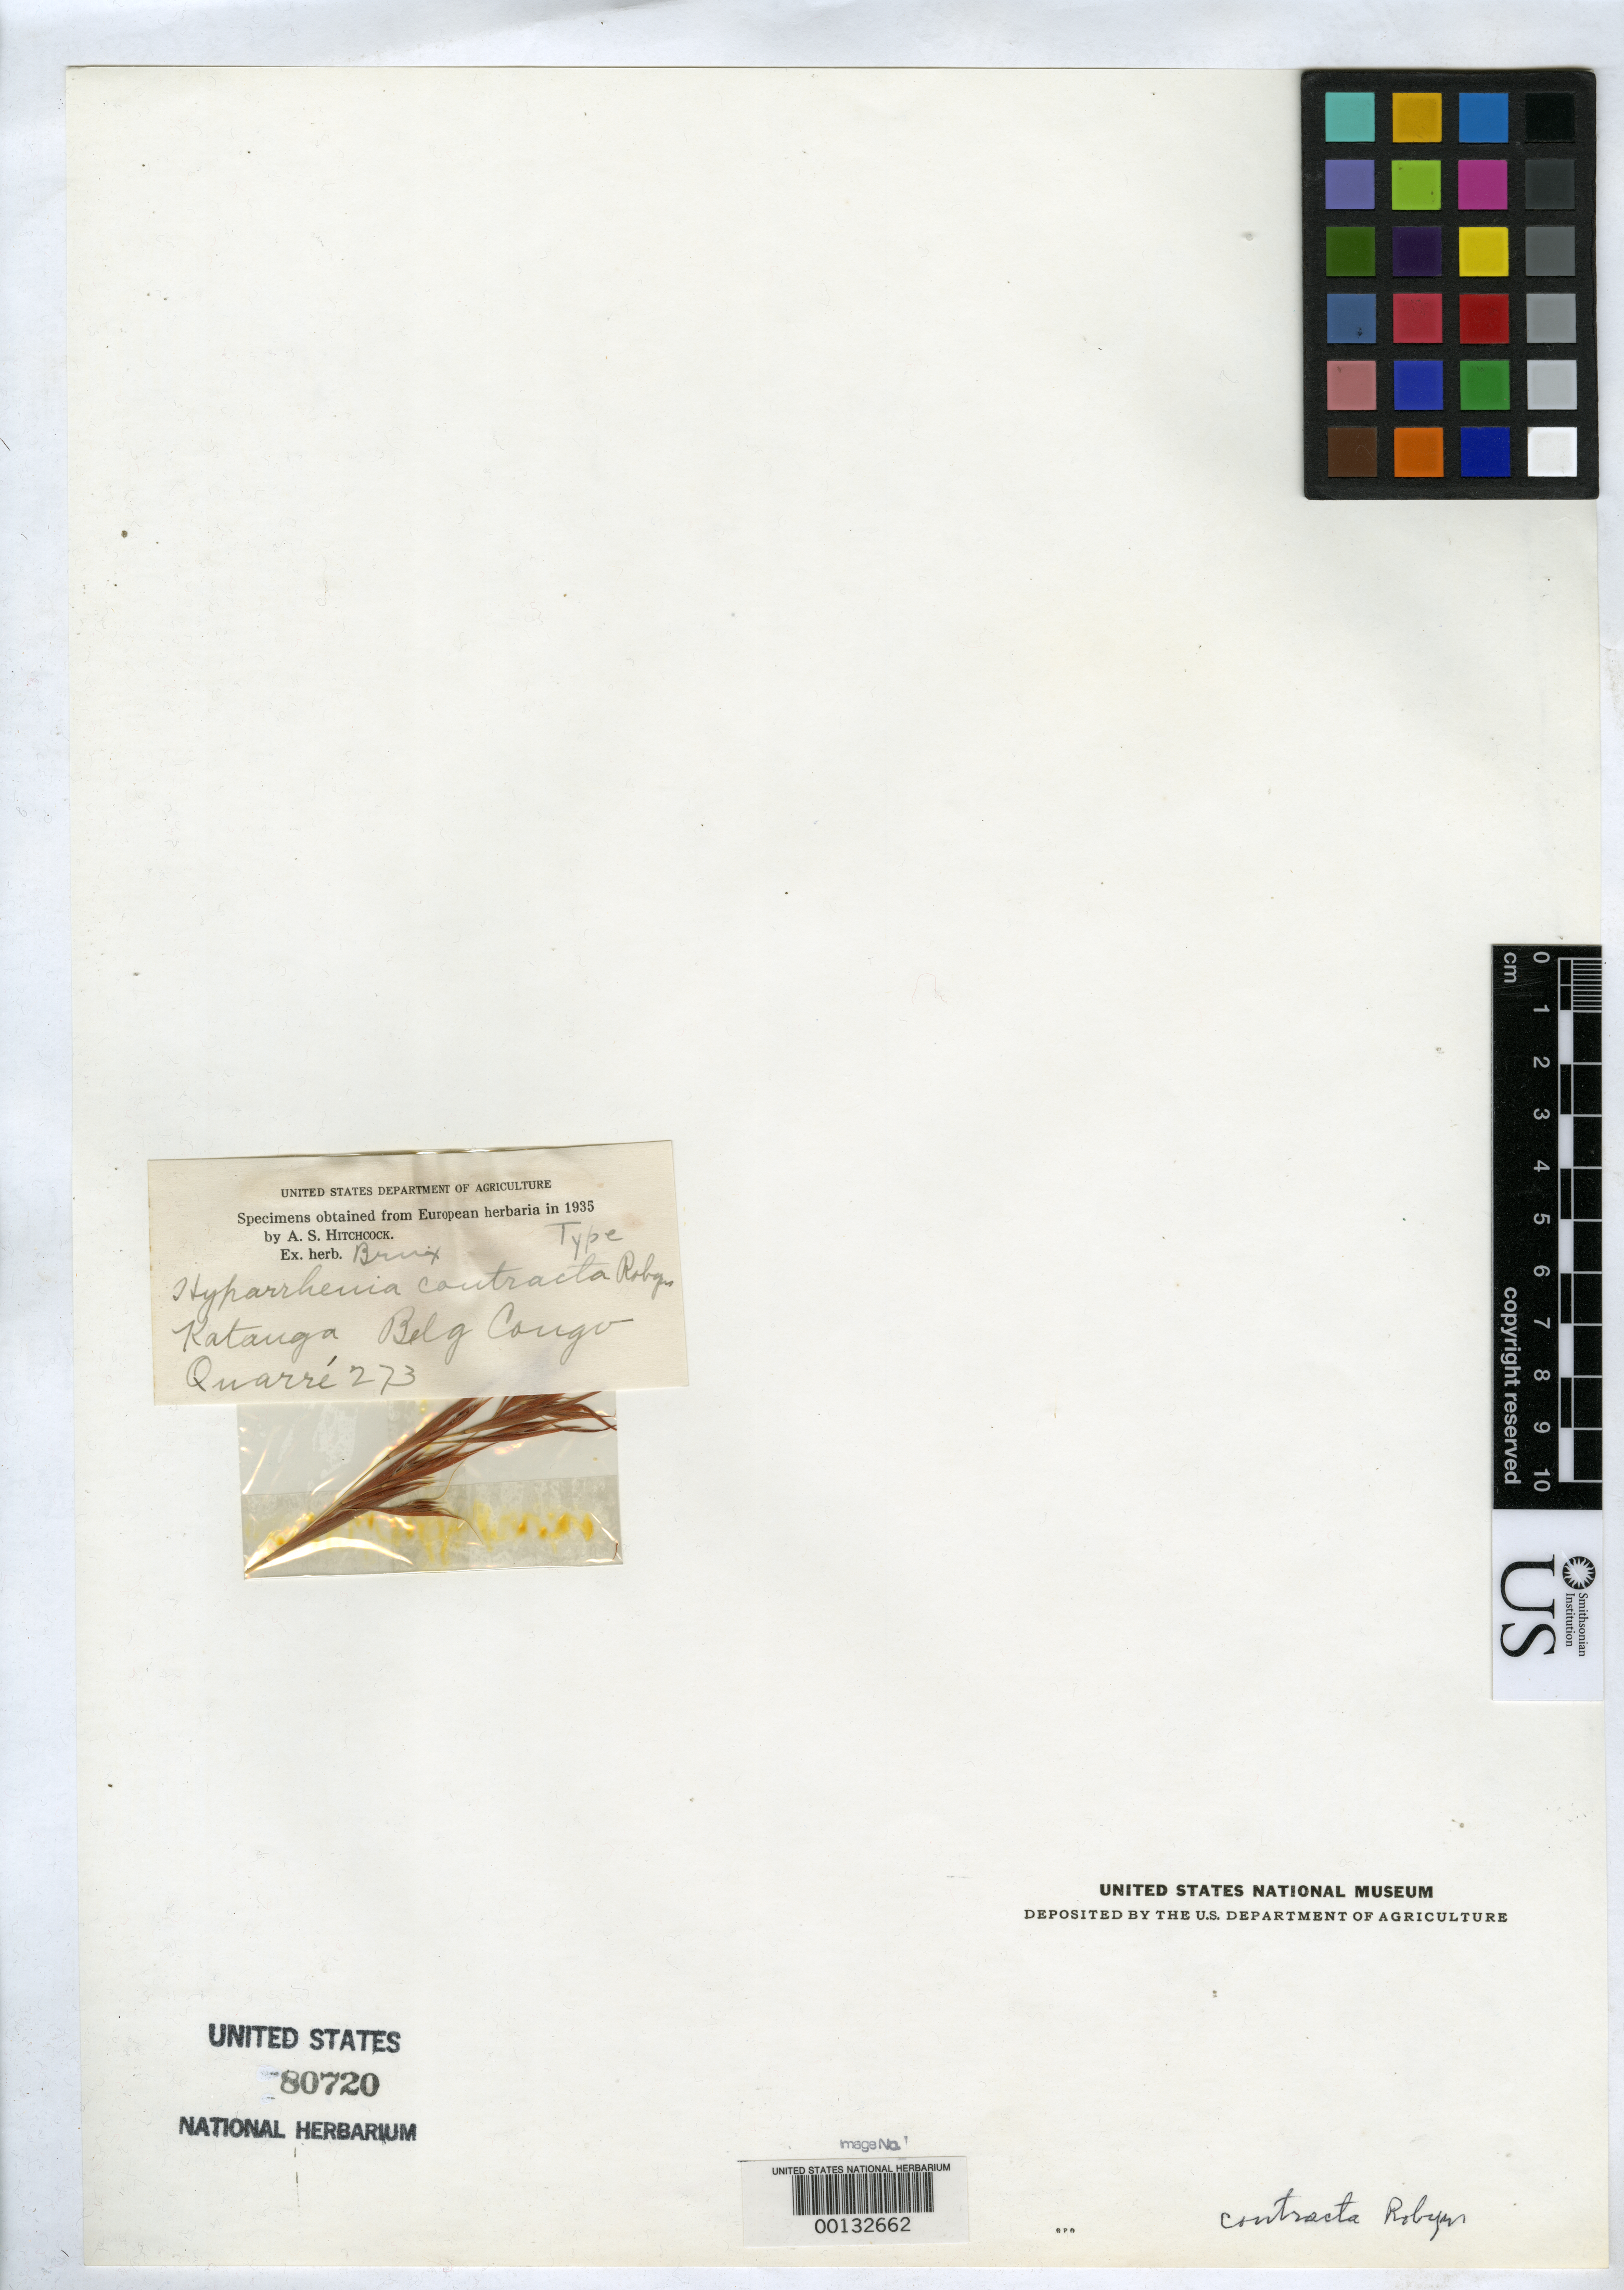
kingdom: Plantae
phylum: Tracheophyta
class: Liliopsida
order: Poales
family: Poaceae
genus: Hyparrhenia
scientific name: Hyparrhenia contracta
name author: Robyns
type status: Type Fragment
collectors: P. Quarre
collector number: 273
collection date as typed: Oct 1927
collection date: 1927-10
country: Congo, Democratic Republic of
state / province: Haut-Katanga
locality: Near Lubumbashi.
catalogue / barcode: US 80720